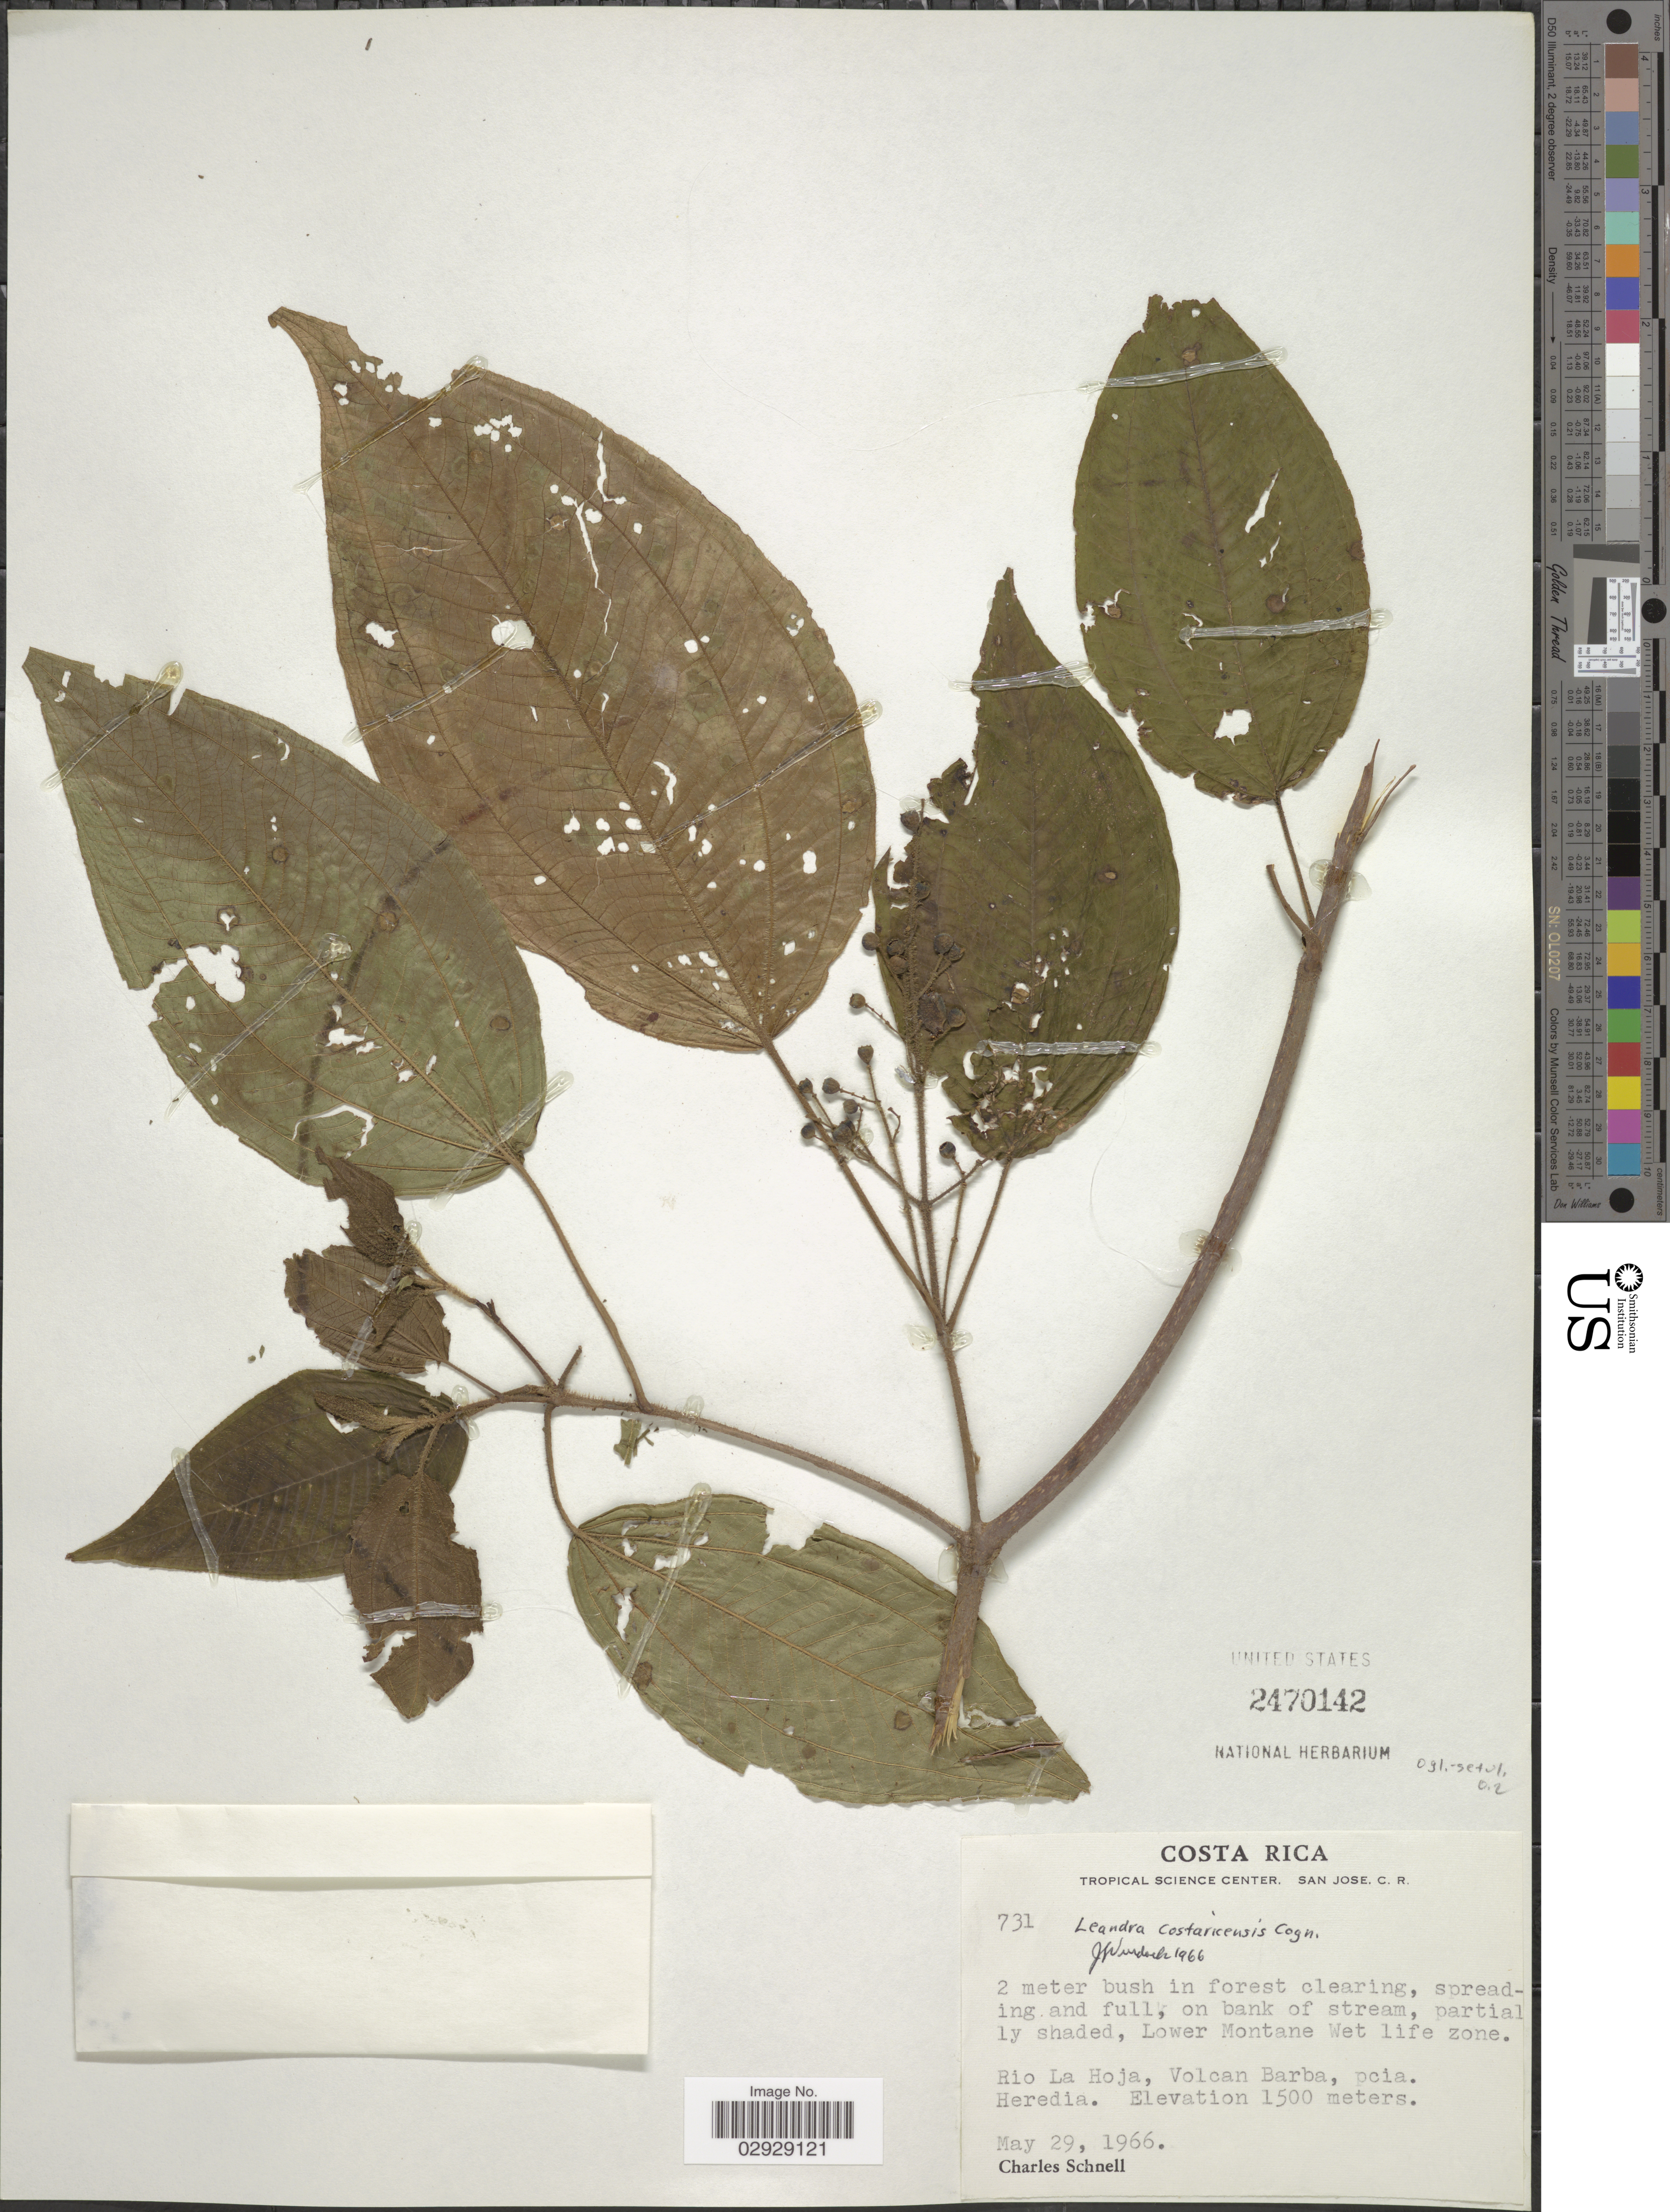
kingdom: Plantae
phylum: Tracheophyta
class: Magnoliopsida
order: Myrtales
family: Melastomataceae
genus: Leandra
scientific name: Leandra costaricensis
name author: Cogn.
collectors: C. Schnell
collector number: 731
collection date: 1966-05-29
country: Costa Rica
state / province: Heredia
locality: Lower Montane Wet Life Zone. Rio La Hoja, Volcan Barba.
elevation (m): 1500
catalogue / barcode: US 2470142